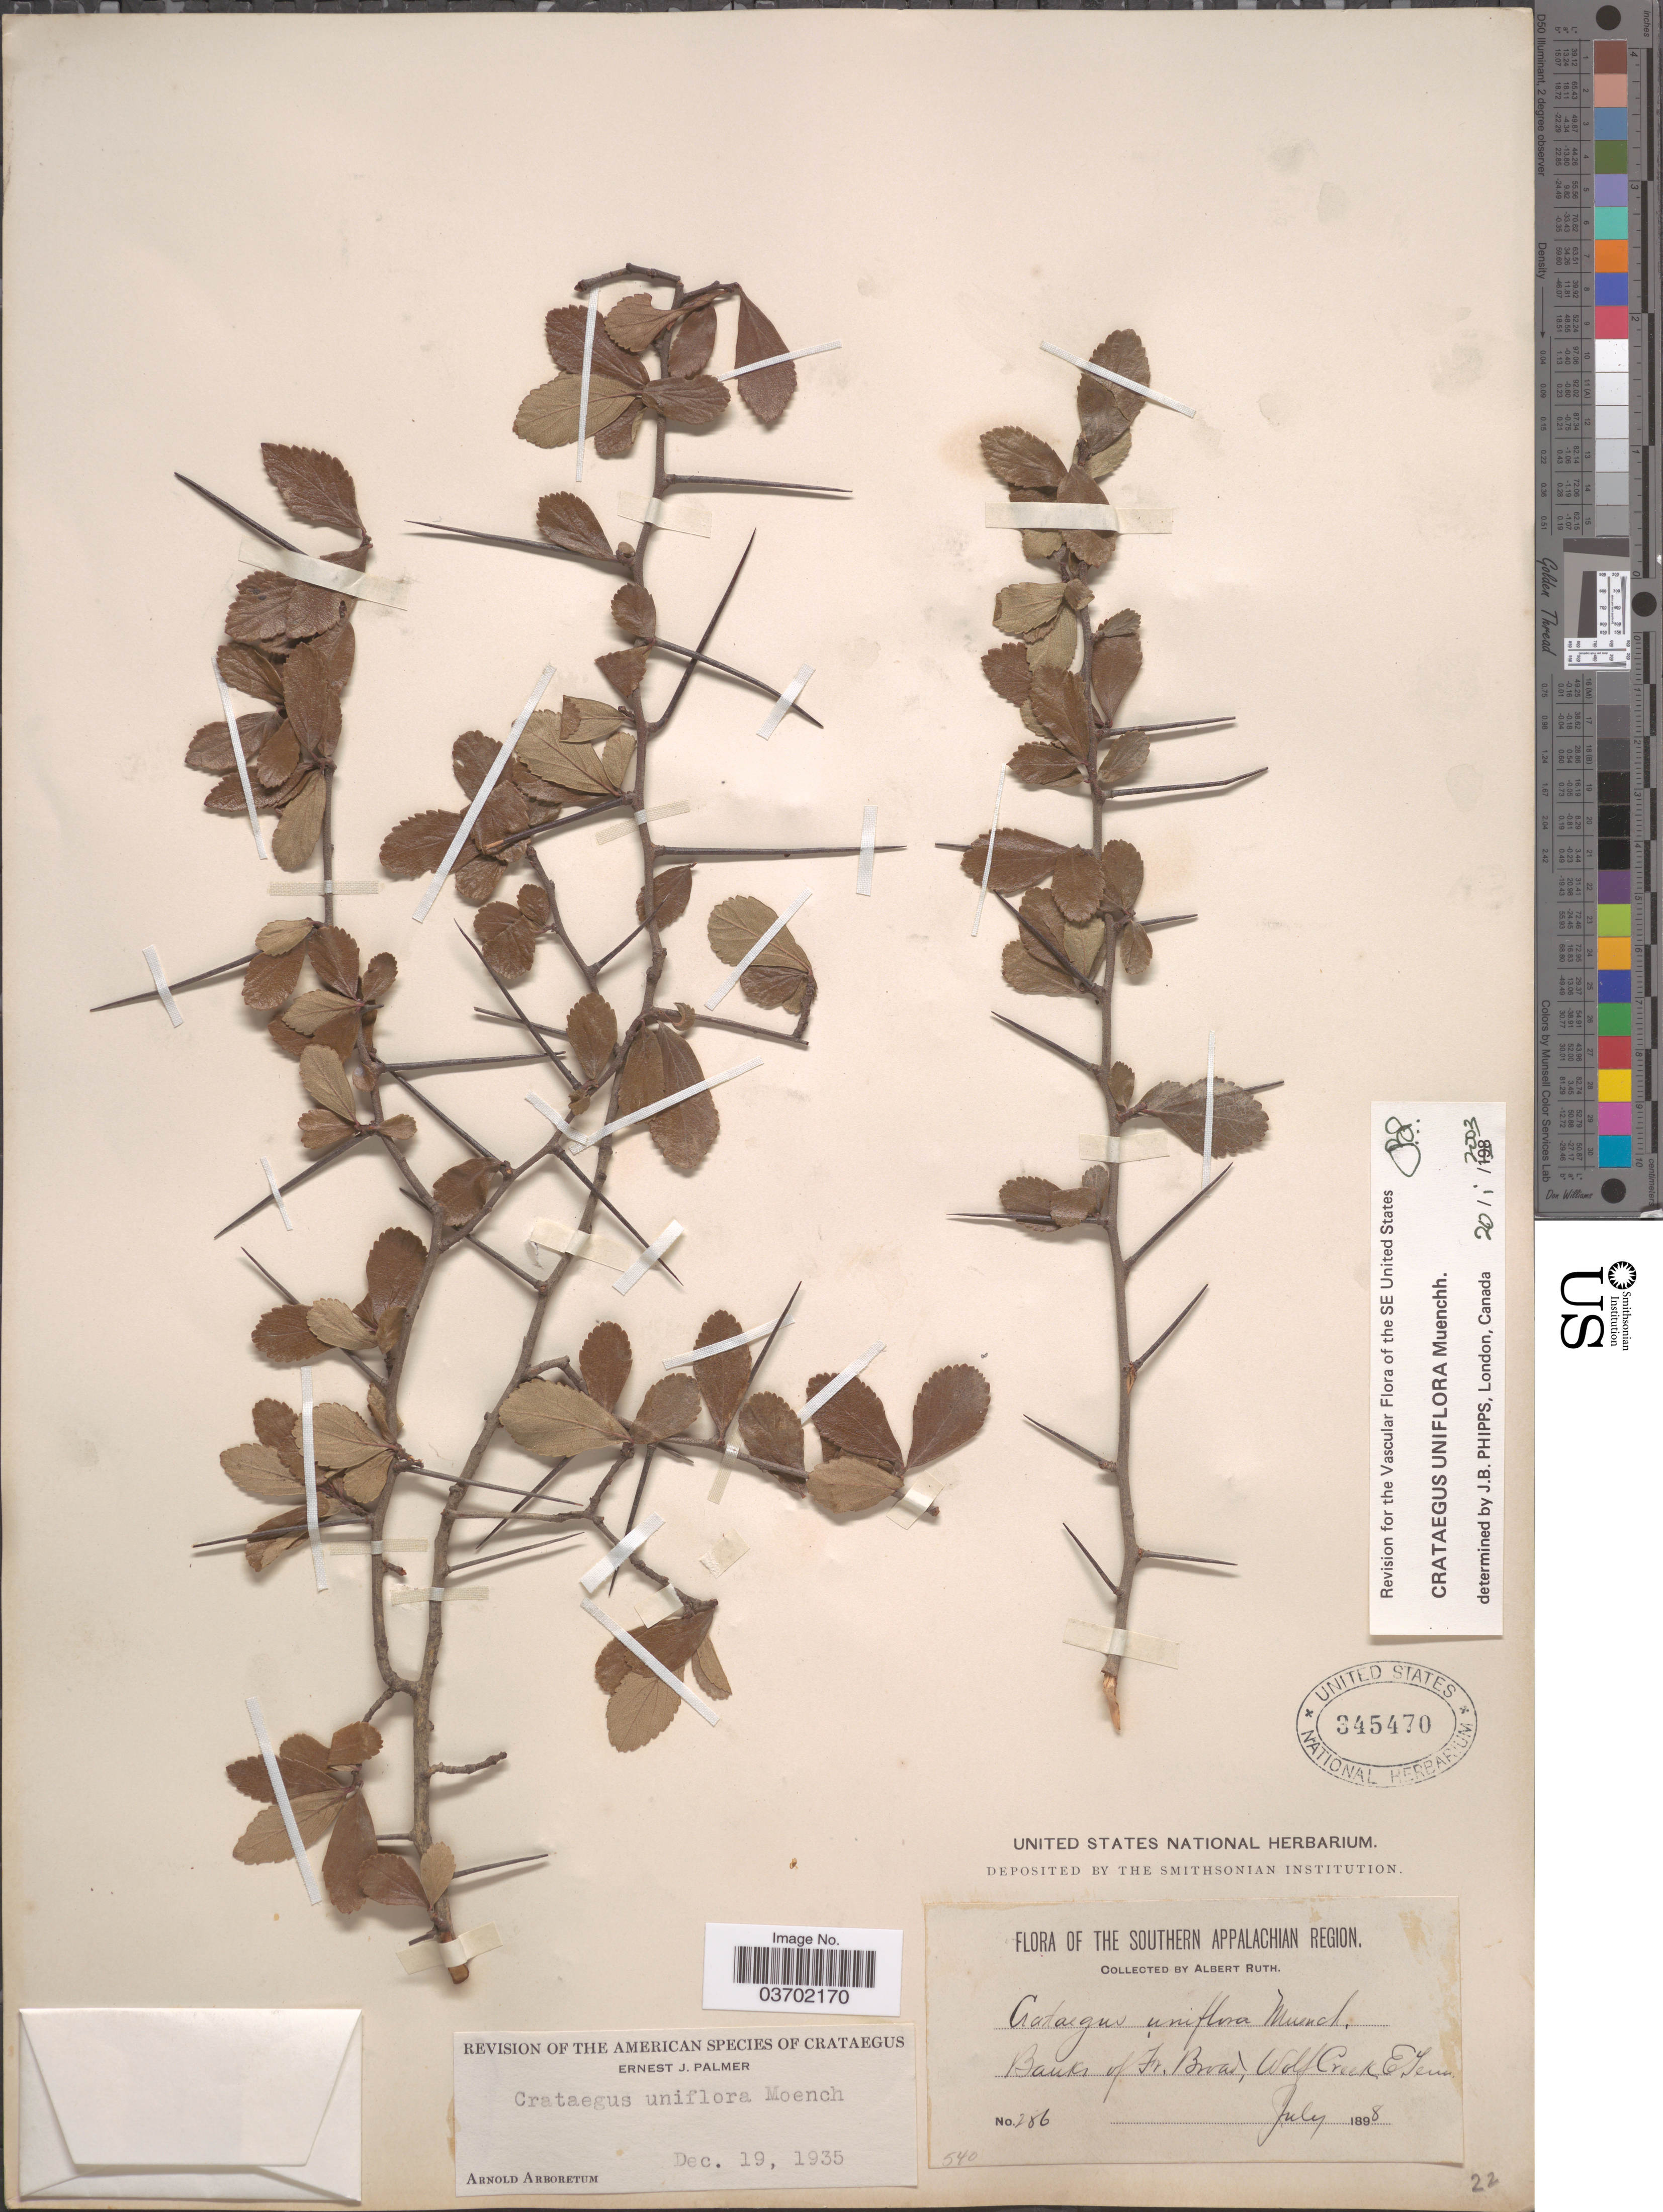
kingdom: Plantae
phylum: Tracheophyta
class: Magnoliopsida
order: Rosales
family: Rosaceae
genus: Crataegus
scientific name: Crataegus uniflora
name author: Münchh.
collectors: A. Ruth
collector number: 286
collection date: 1898-07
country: United States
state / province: Tennessee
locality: Southern Appalachian Region. Banks of Fr. Broad, Wolf Creek Co. E. Tenn.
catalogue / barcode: US 345470